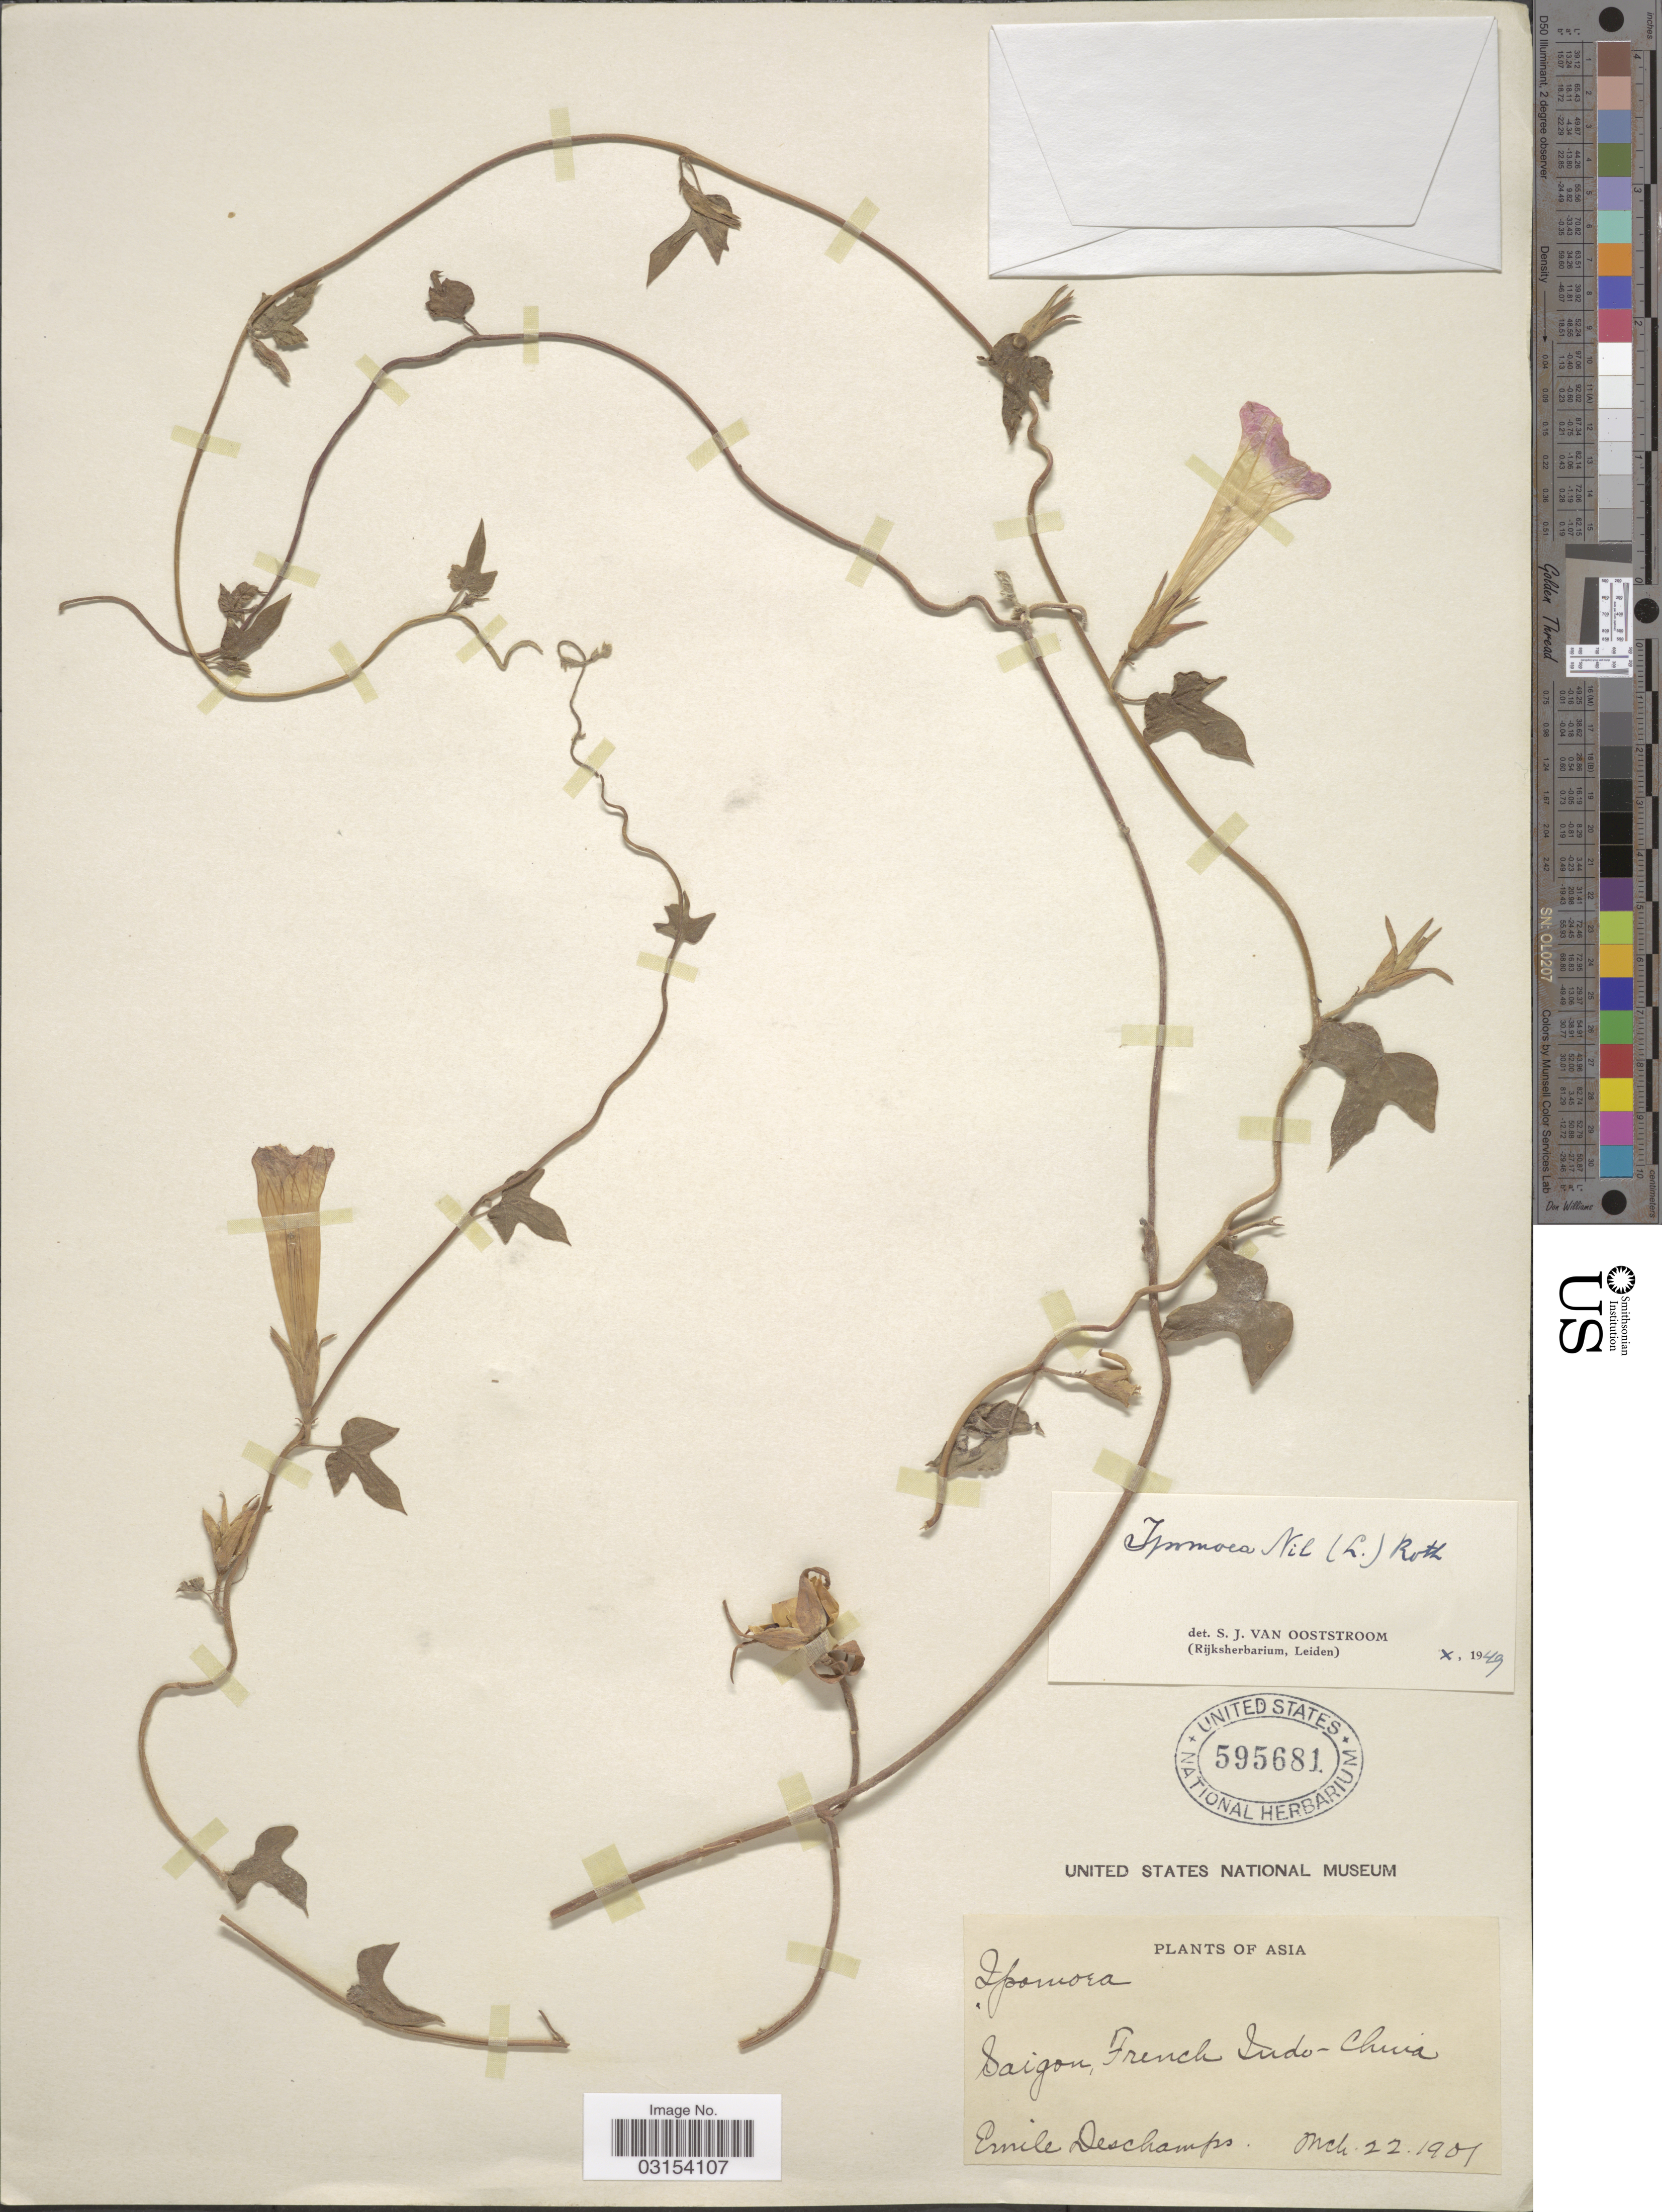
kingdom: Plantae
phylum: Tracheophyta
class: Magnoliopsida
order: Solanales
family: Convolvulaceae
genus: Ipomoea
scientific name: Ipomoea nil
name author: (L.) Roth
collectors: E. Deschamps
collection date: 1901-03-22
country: Vietnam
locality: Asia, Saigon, French Indo-China.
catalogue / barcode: US 595681